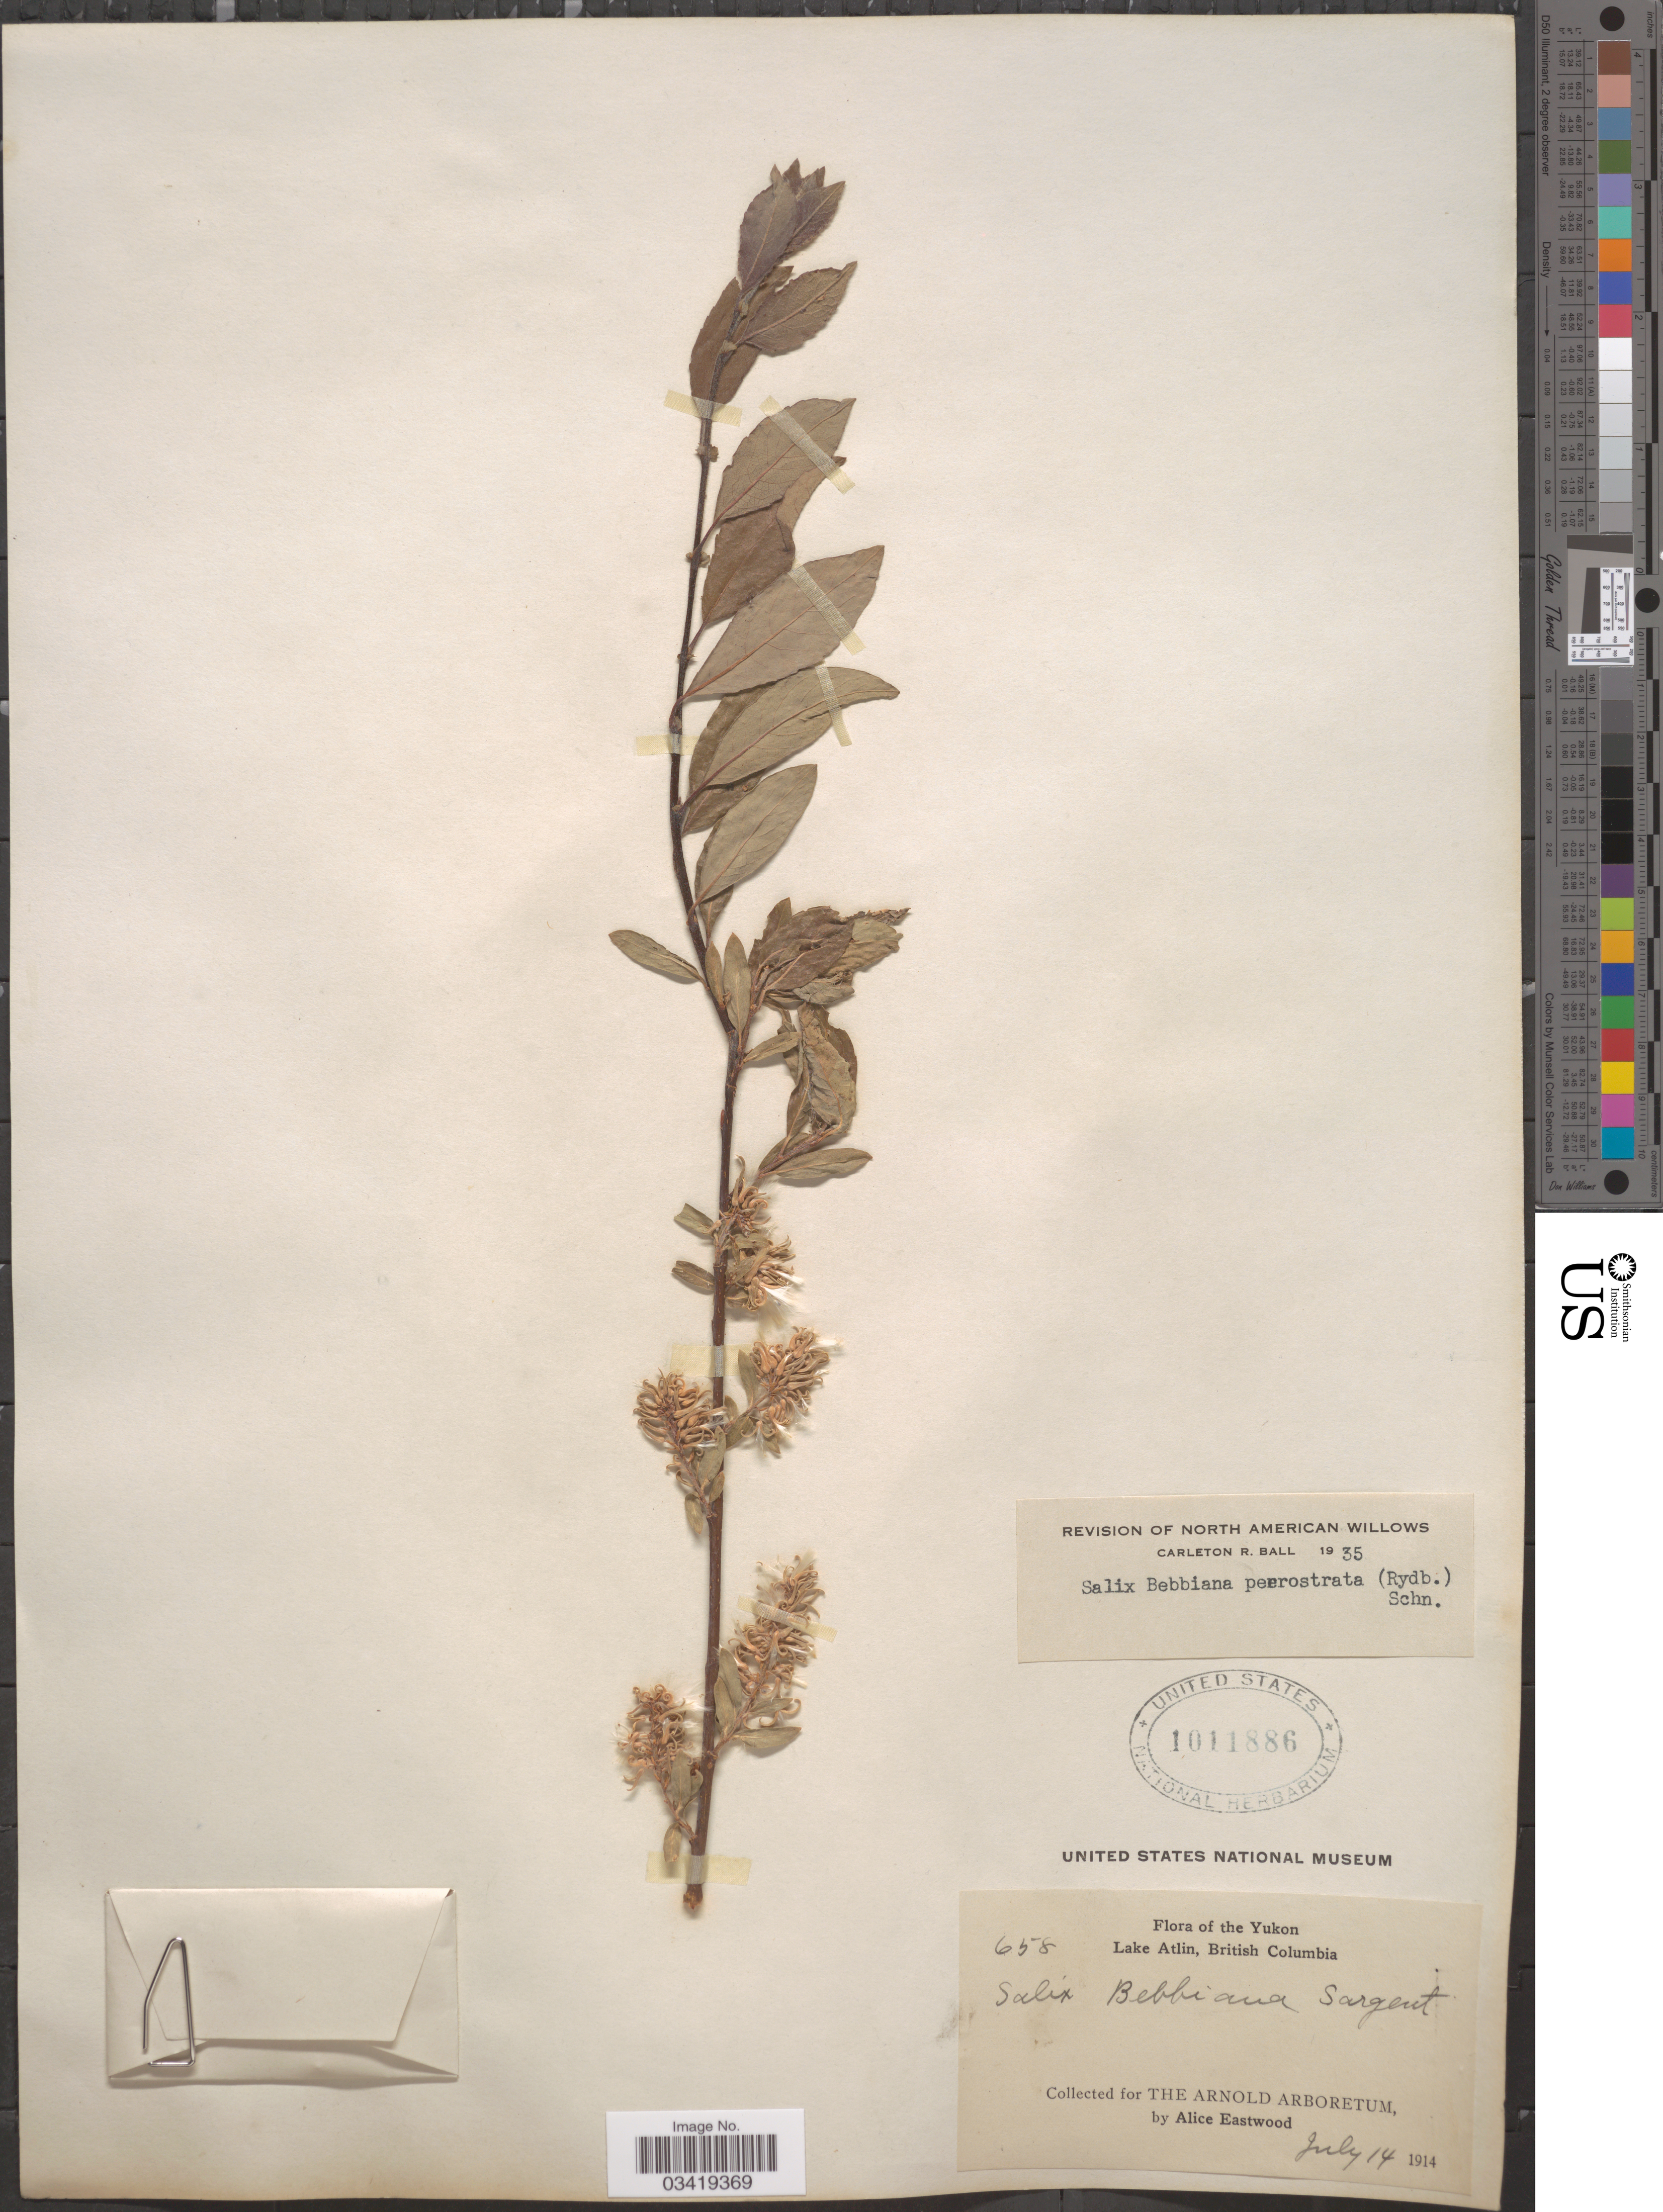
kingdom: Plantae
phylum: Tracheophyta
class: Magnoliopsida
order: Malpighiales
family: Salicaceae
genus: Salix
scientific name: Salix bebbiana var. perrostrata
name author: Sarg.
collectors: A. Eastwood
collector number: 658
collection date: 1914-07-14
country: Canada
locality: Yukon. Lake Atling, British Columbia.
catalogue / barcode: US 1011886